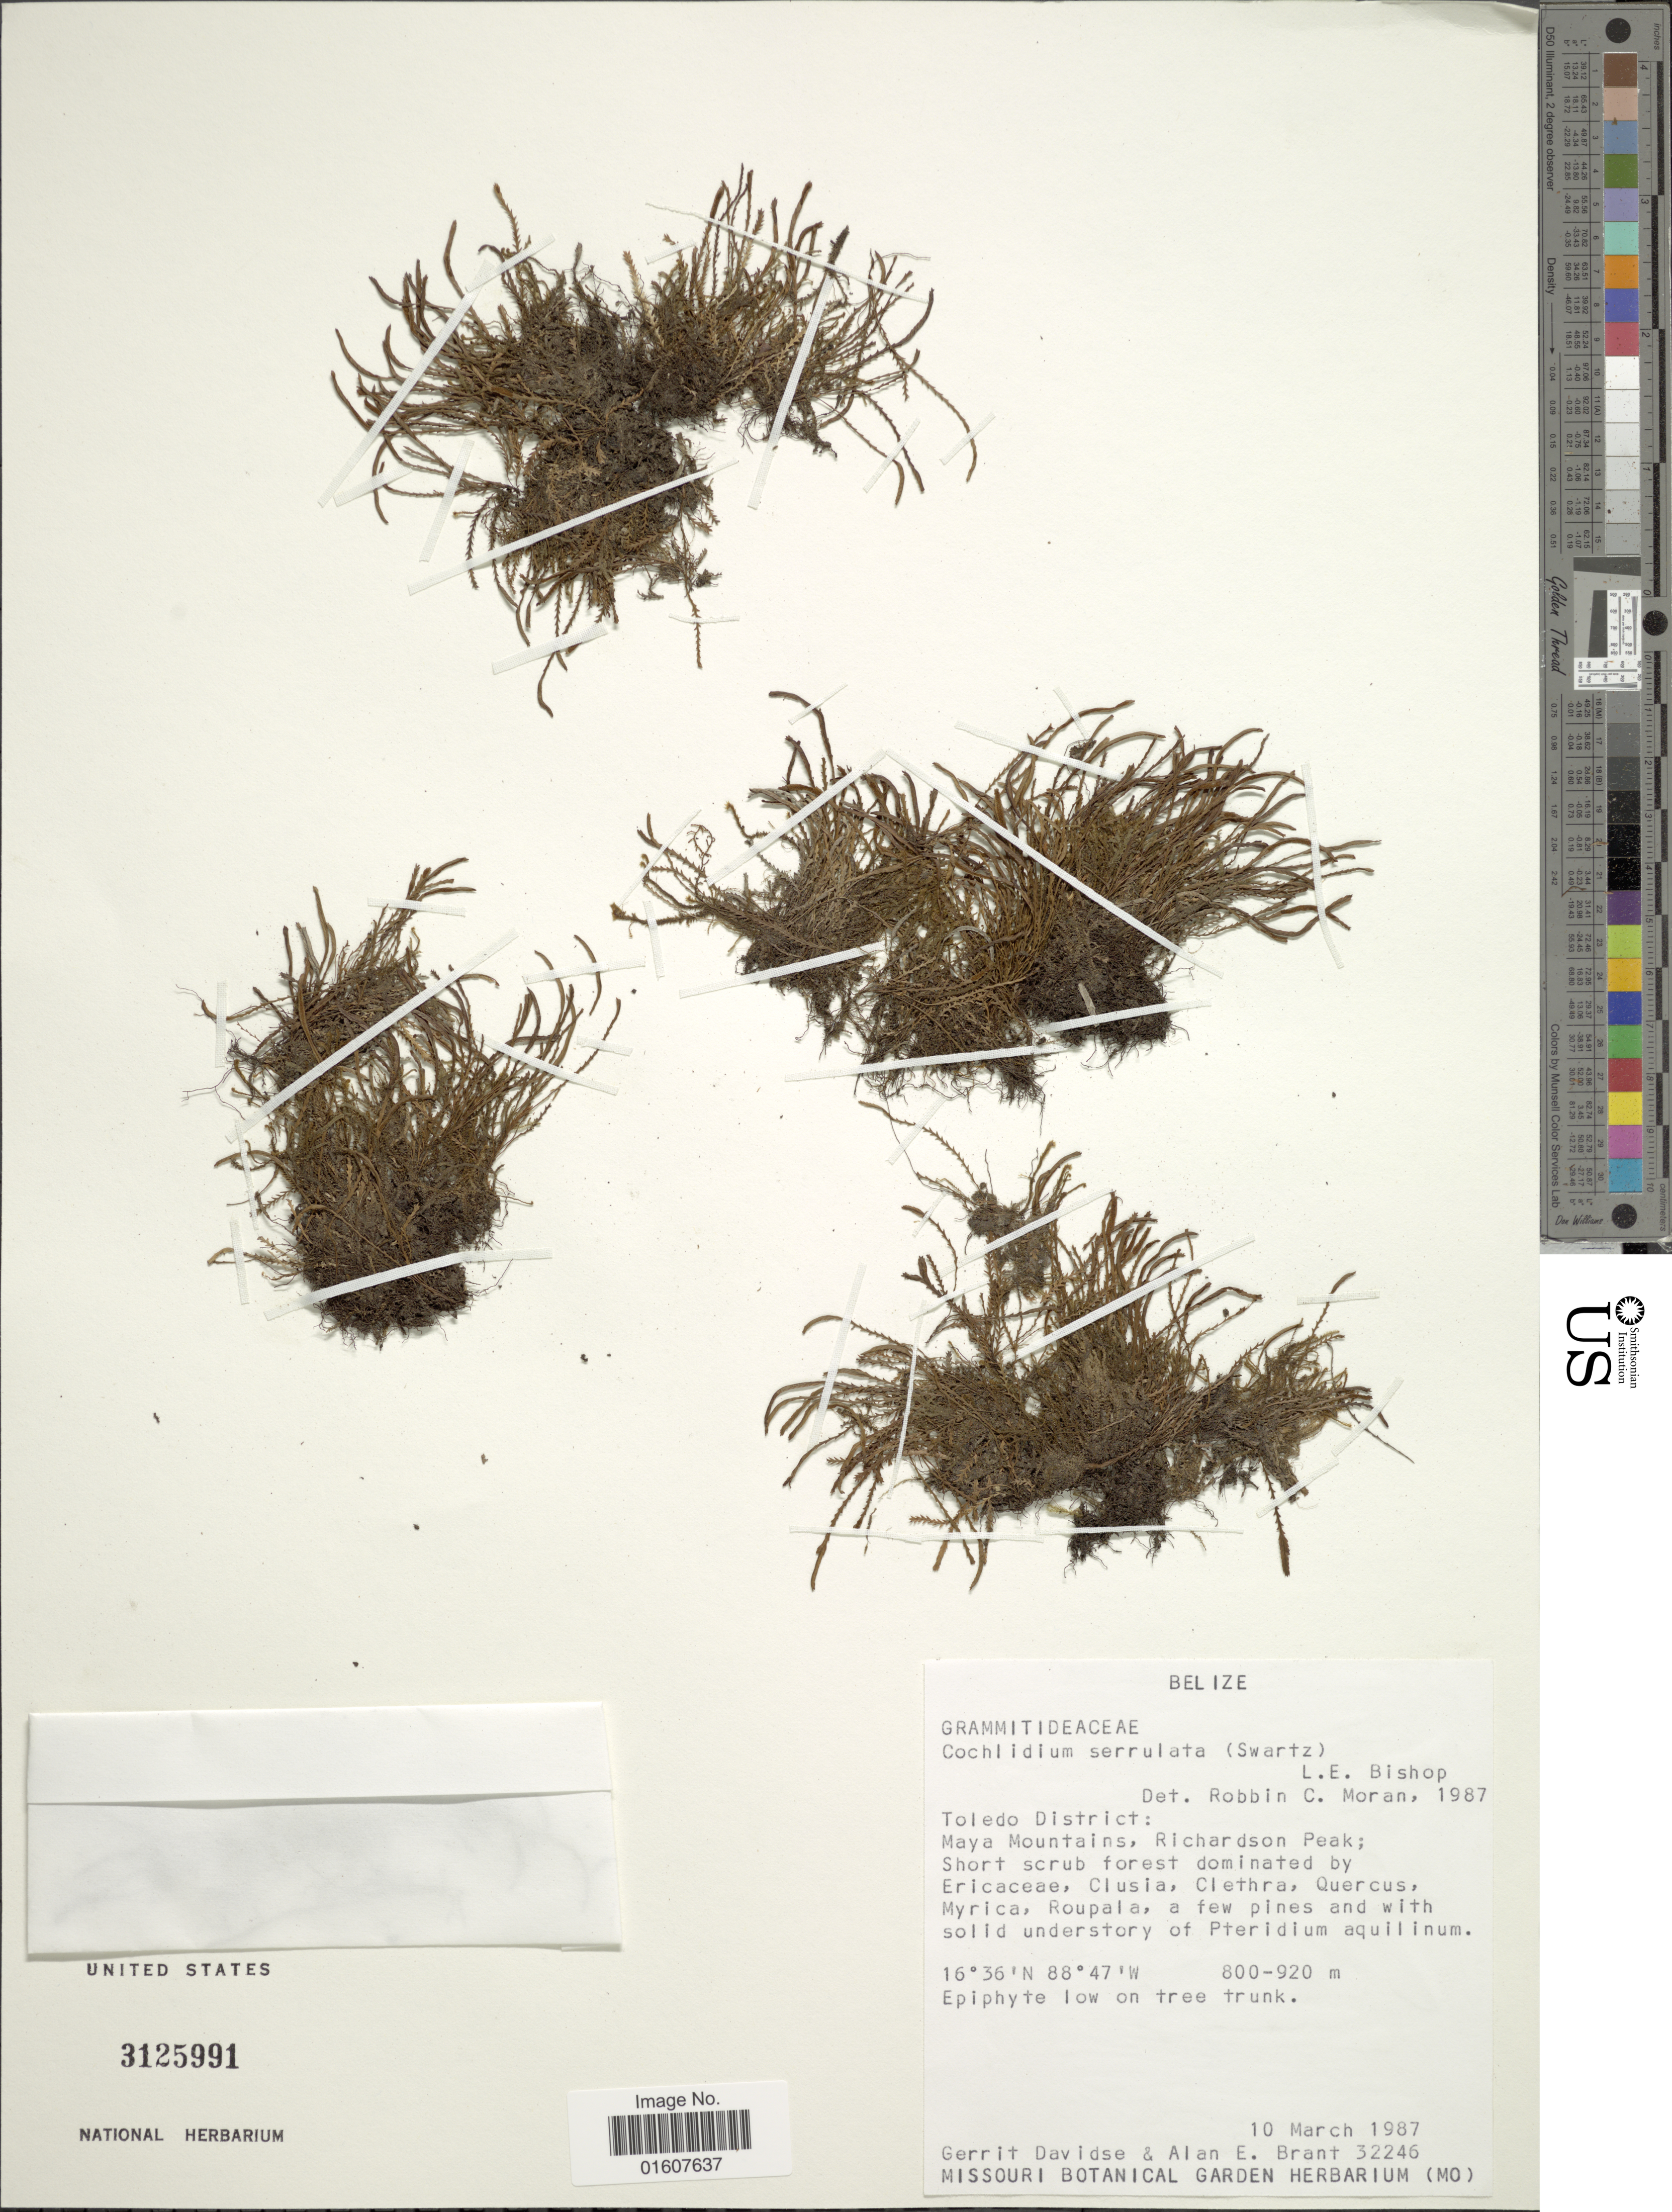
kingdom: Plantae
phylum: Tracheophyta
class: Polypodiopsida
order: Polypodiales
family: Polypodiaceae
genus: Cochlidium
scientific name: Cochlidium serrulatum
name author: (Sw.) L.E. Bishop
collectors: G. Davidse & A. Brant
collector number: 32246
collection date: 1987-03-10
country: Belize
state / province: Toledo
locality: Toledo District: Maya Mountains, Richardson Peak;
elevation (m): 800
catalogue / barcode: US 3125991